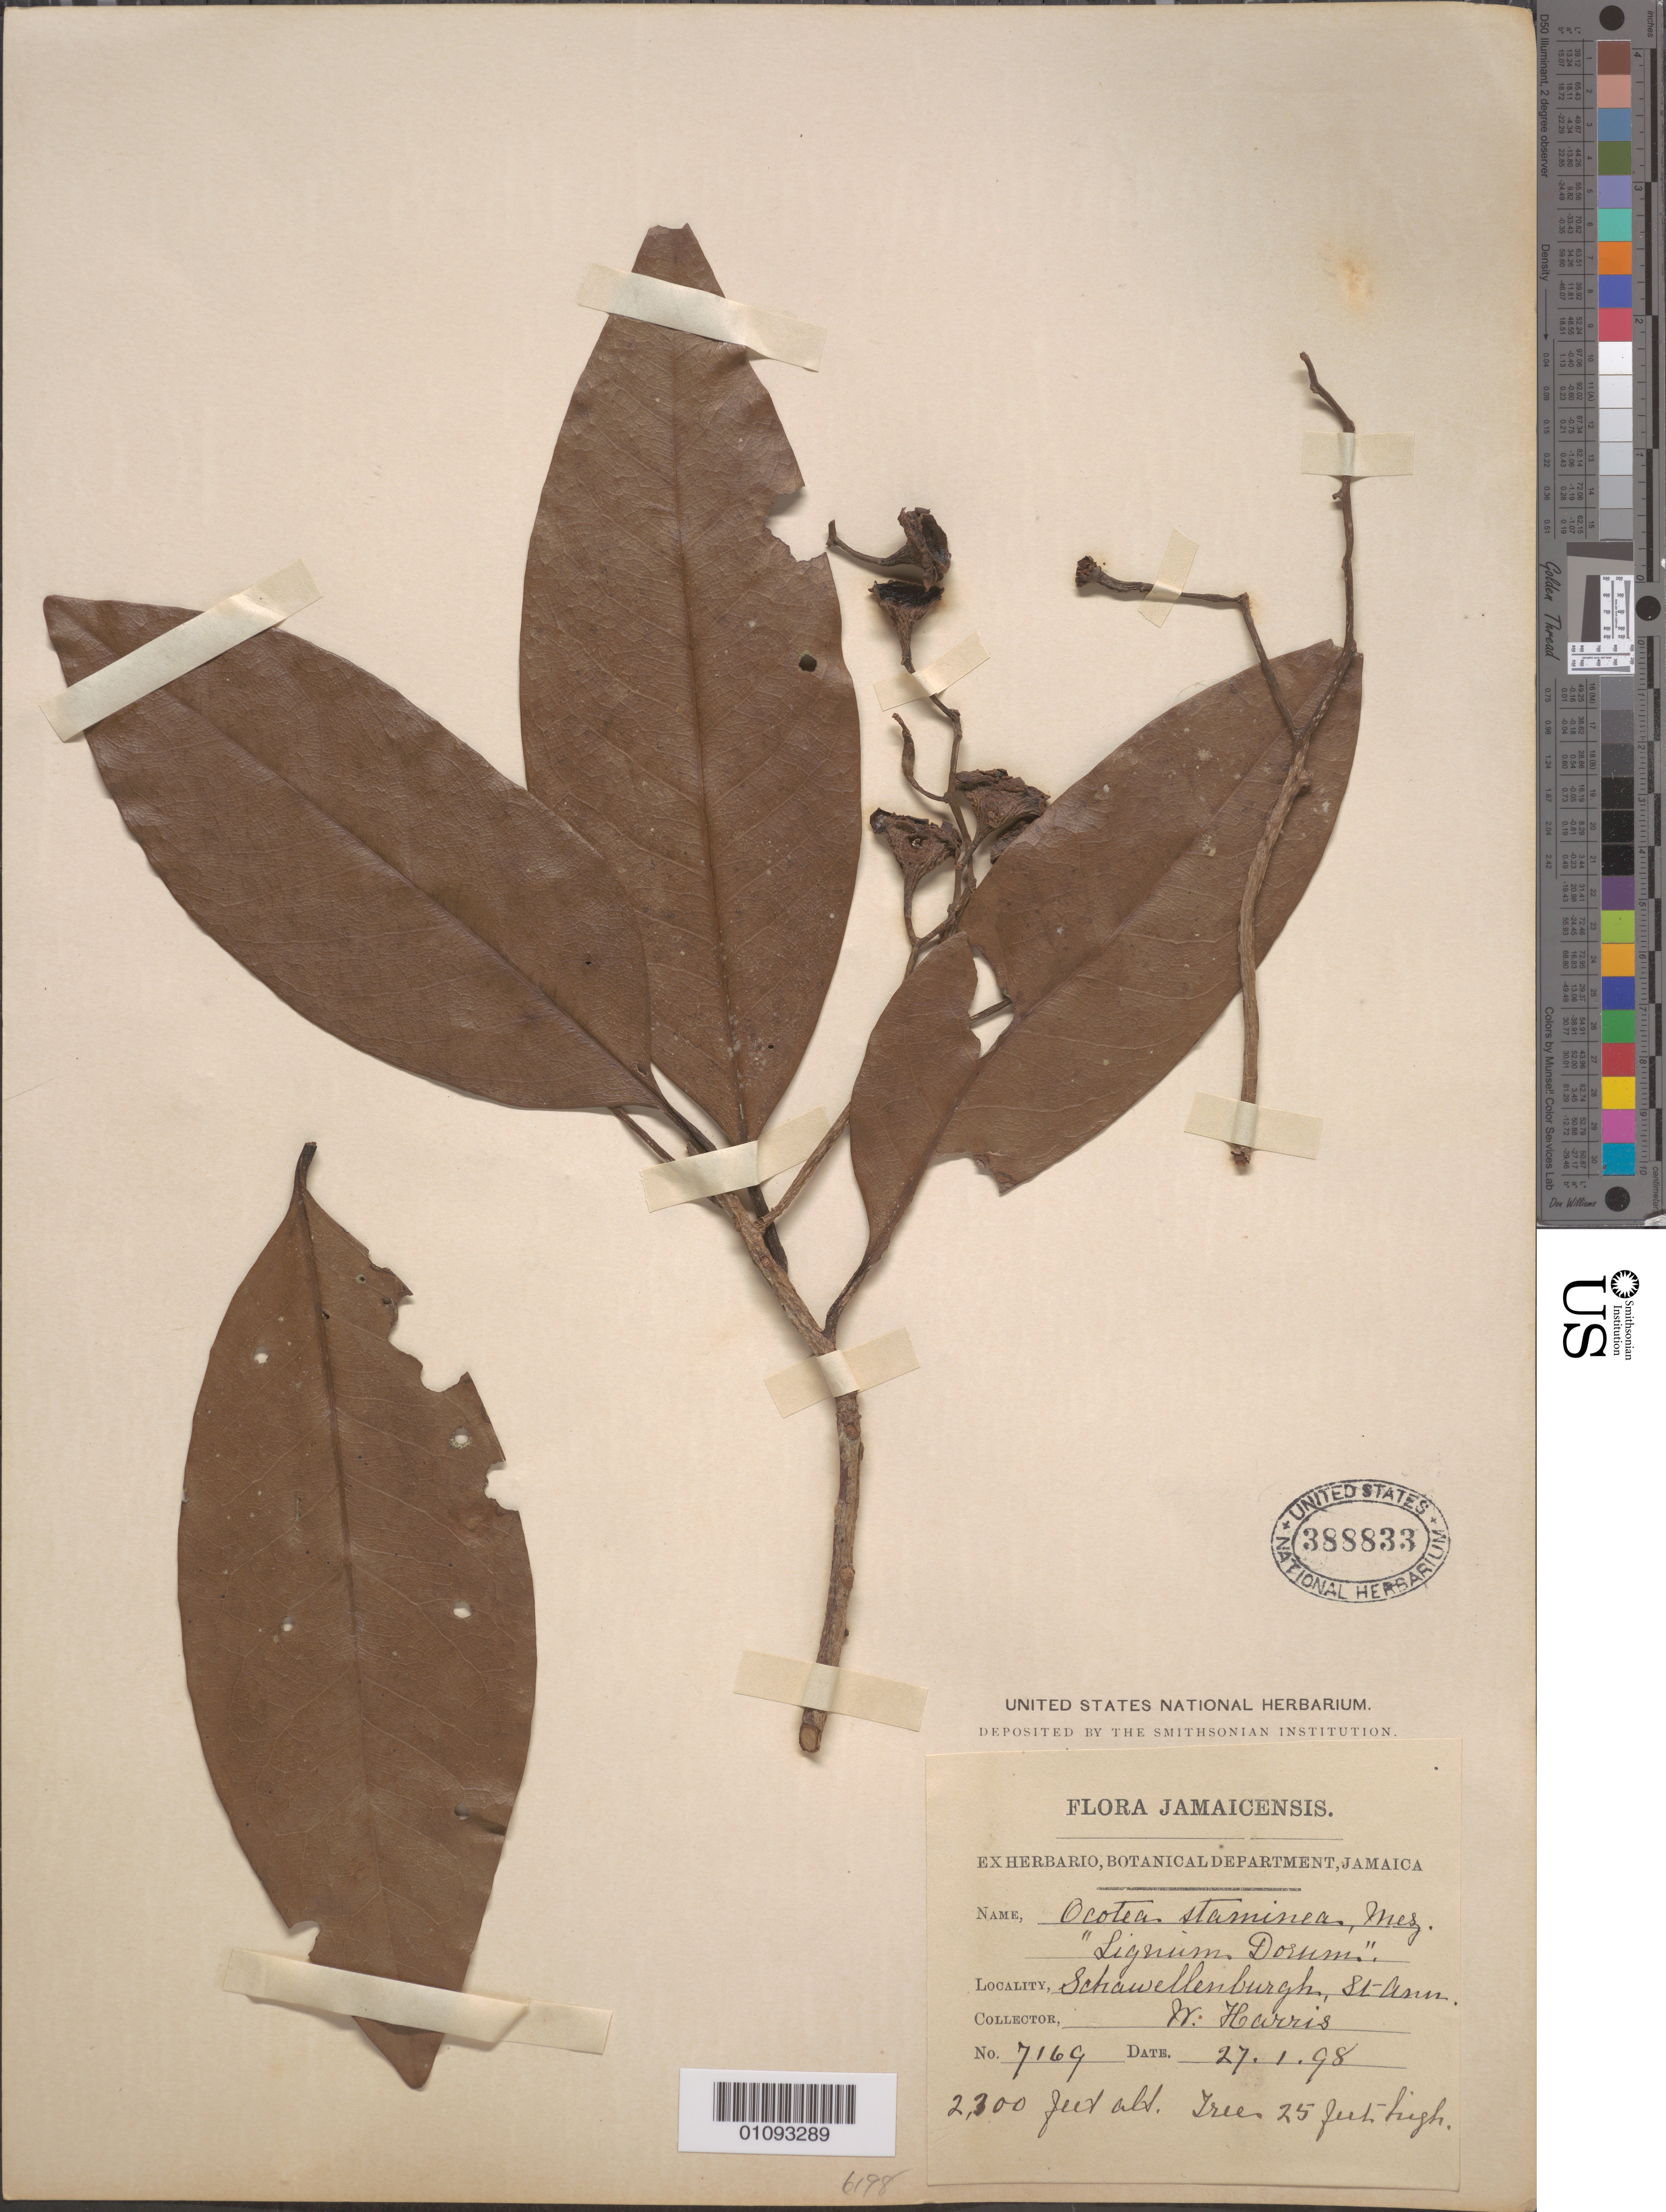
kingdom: Plantae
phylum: Tracheophyta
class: Magnoliopsida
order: Laurales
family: Lauraceae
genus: Ocotea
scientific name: Ocotea staminea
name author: (Griseb.) Mez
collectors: W. Harris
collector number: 7169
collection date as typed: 27 Jan 1898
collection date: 1898-01-27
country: Jamaica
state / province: Saint Ann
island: Jamaica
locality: Schawellenburgh.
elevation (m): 701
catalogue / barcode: US 388833